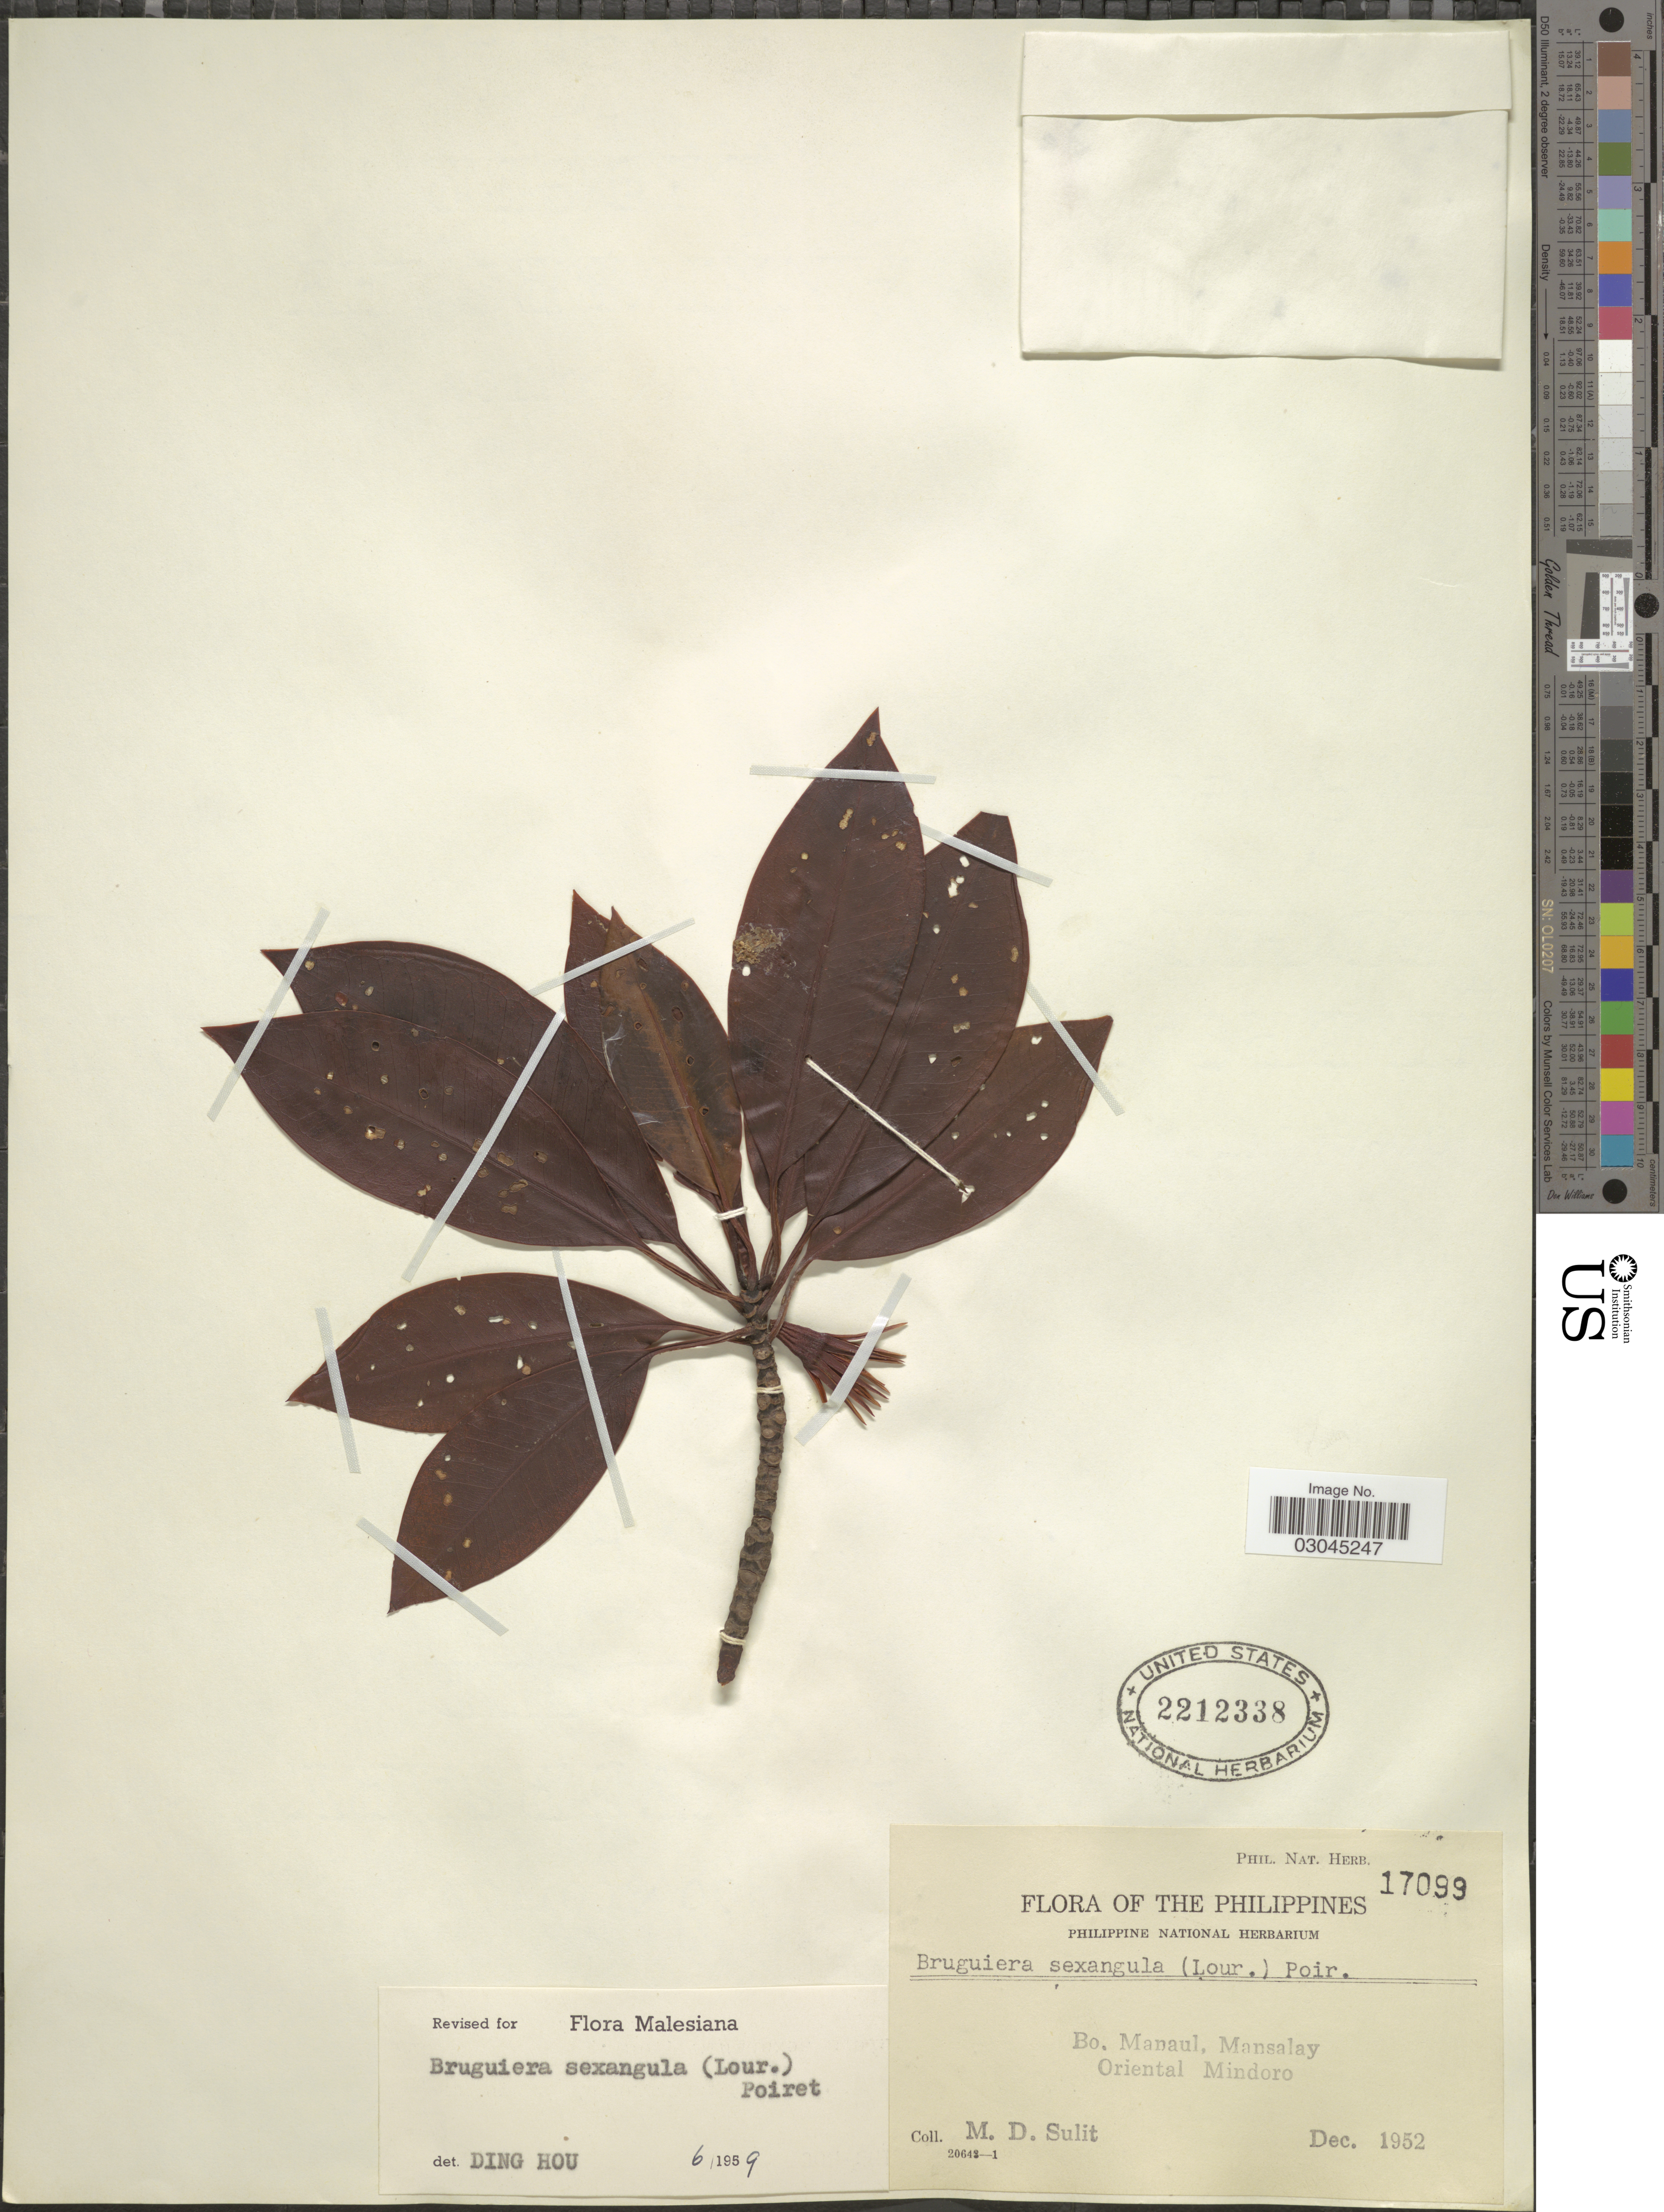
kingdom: Plantae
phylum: Tracheophyta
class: Magnoliopsida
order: Malpighiales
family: Rhizophoraceae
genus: Bruguiera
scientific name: Bruguiera sexangula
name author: (Lour.) Poir.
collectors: M. Sulit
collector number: Phil. Nat. Herb. 17099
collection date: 1952-12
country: Philippines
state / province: Mimaropa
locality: Bo. Manaul, Mansalay. Oriental Mindoro.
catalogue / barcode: US 2212338